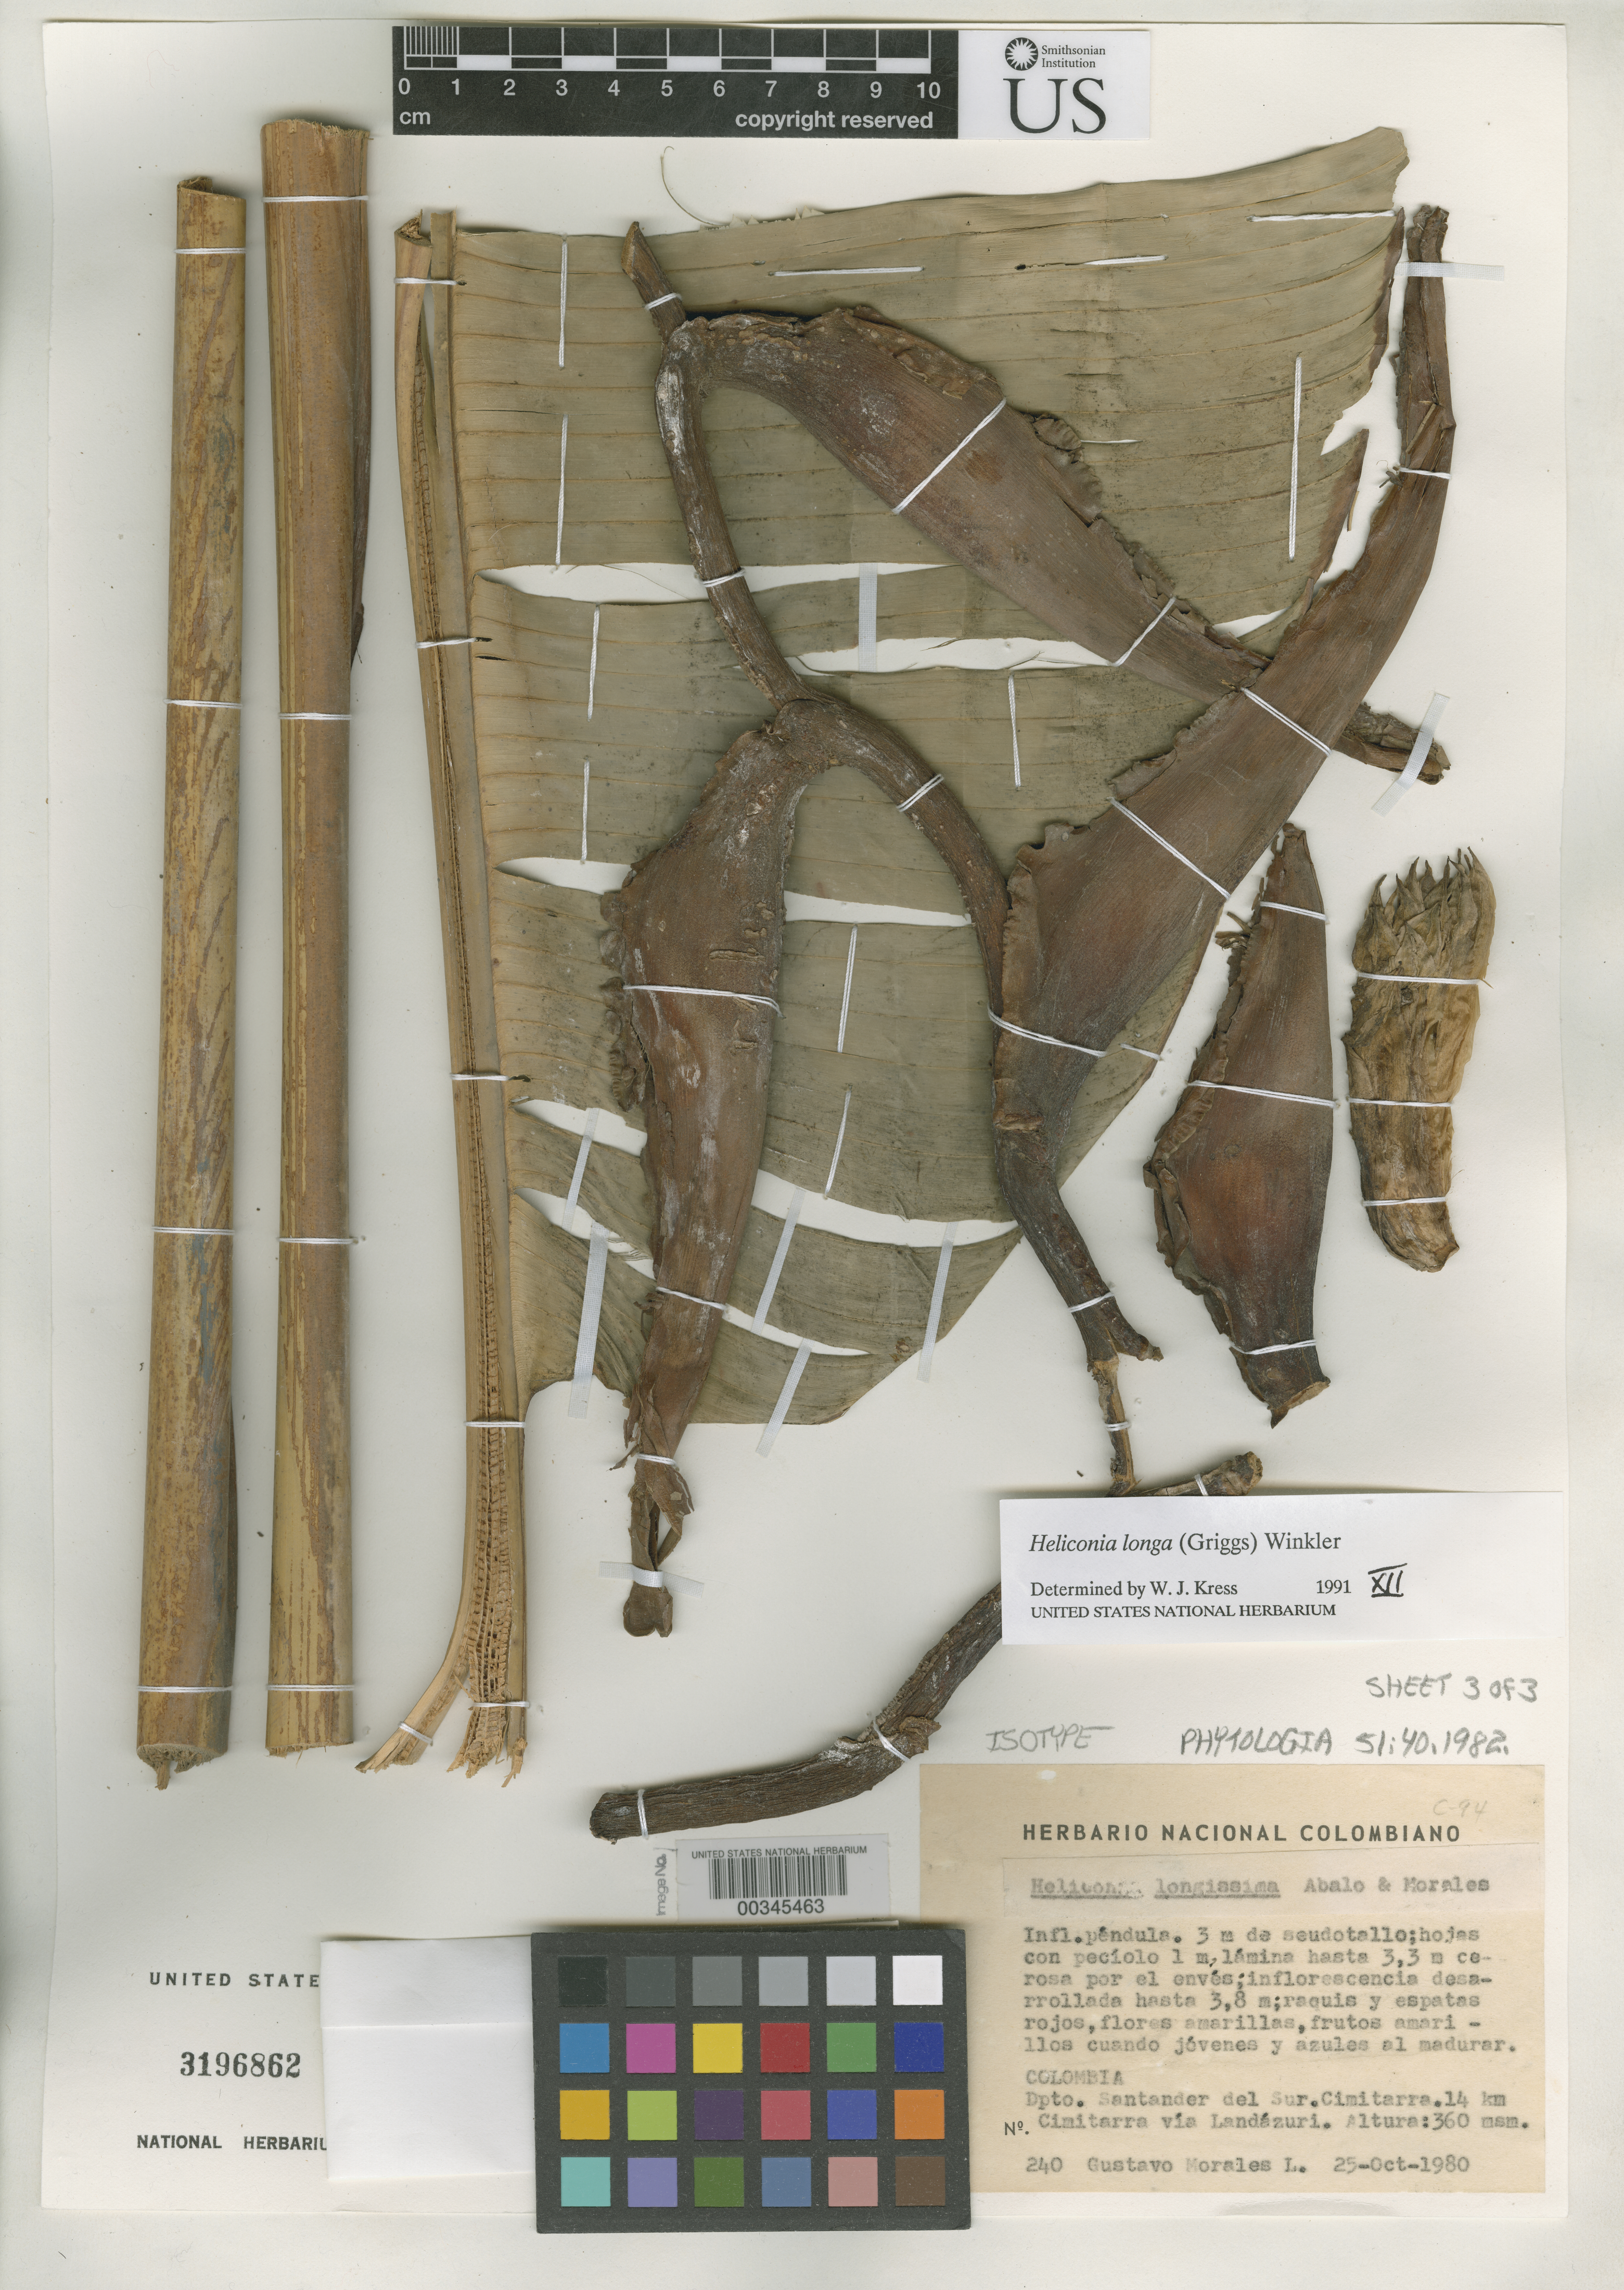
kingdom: Plantae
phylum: Tracheophyta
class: Liliopsida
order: Zingiberales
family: Heliconiaceae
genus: Heliconia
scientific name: Heliconia longissima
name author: Abalo & G. Morales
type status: Isotype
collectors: G. Morales L. & J. E. Abalo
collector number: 240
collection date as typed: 25 Oct 1980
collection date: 1980-10-25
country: Colombia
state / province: Santander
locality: Cimitarra, 14 km Cimitarra via Landazuri.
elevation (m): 360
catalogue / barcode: US 3196862